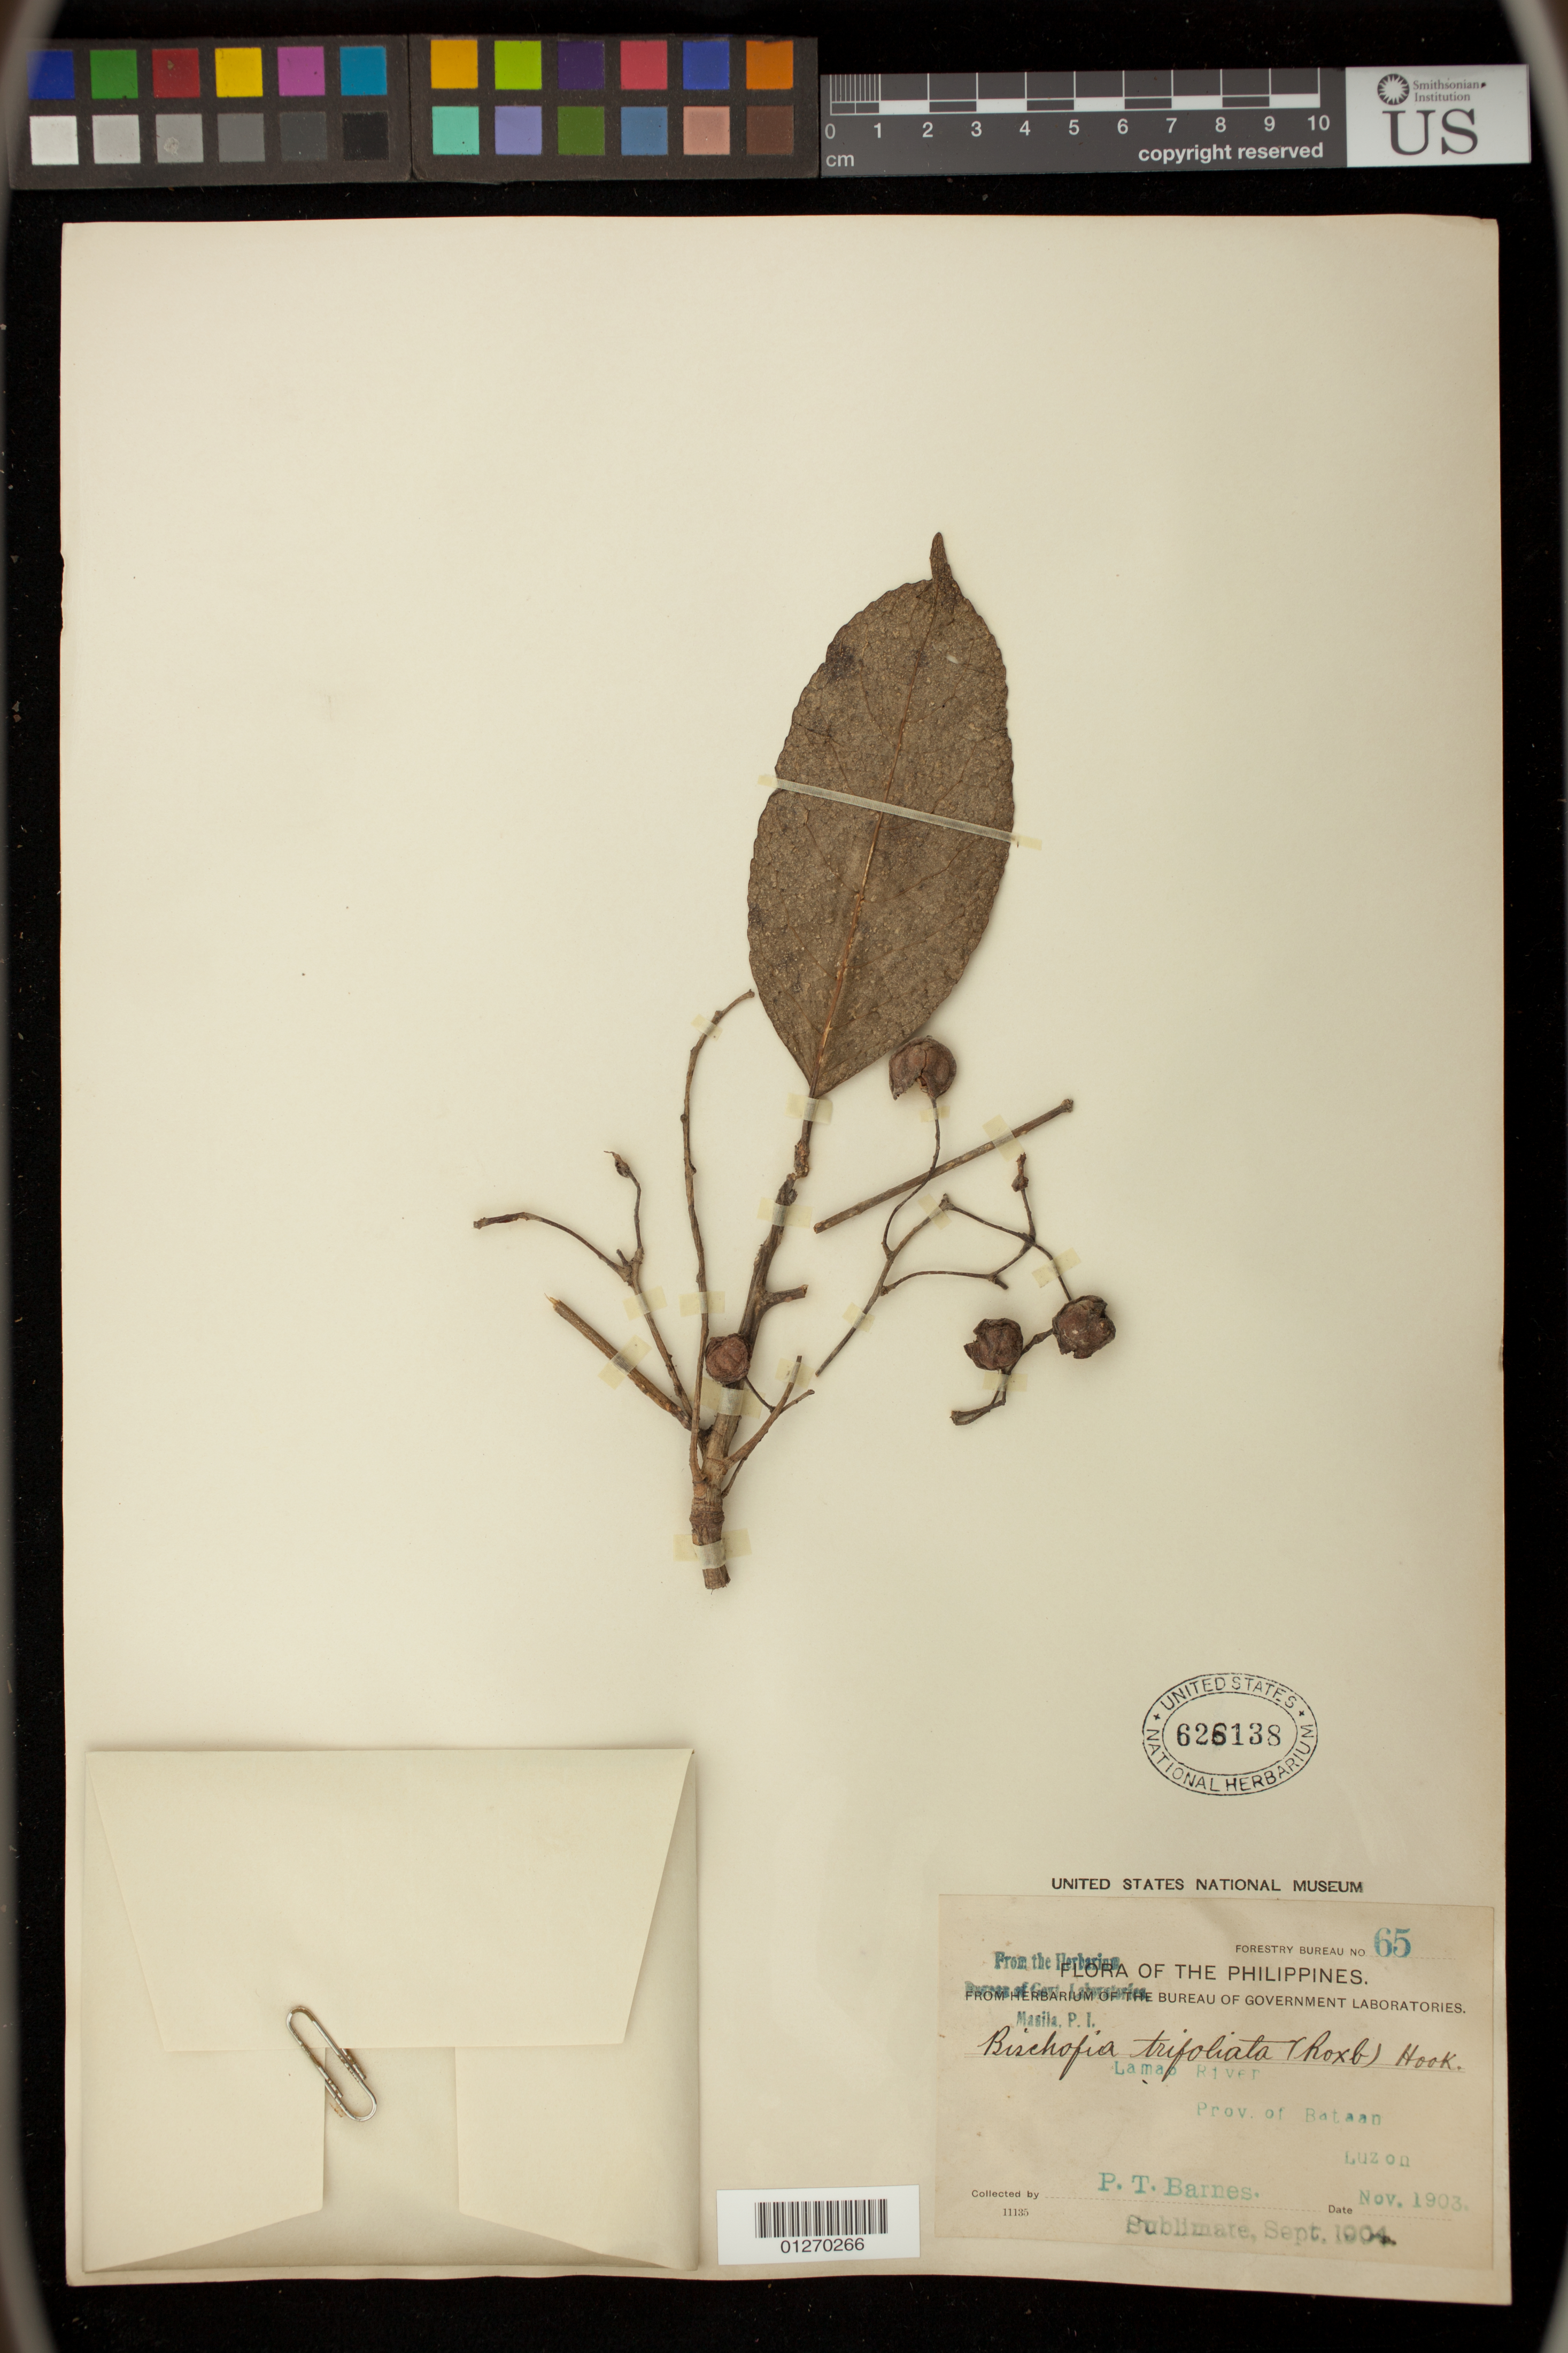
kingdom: Plantae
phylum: Tracheophyta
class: Magnoliopsida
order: Malpighiales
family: Phyllanthaceae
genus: Bischofia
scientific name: Bischofia trifoliata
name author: (Roxb.) Hook.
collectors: P. Barnes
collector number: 65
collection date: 1903-11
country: Philippines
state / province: Central Luzon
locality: Lamao River, Prov. of Bataan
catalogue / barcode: US 626138